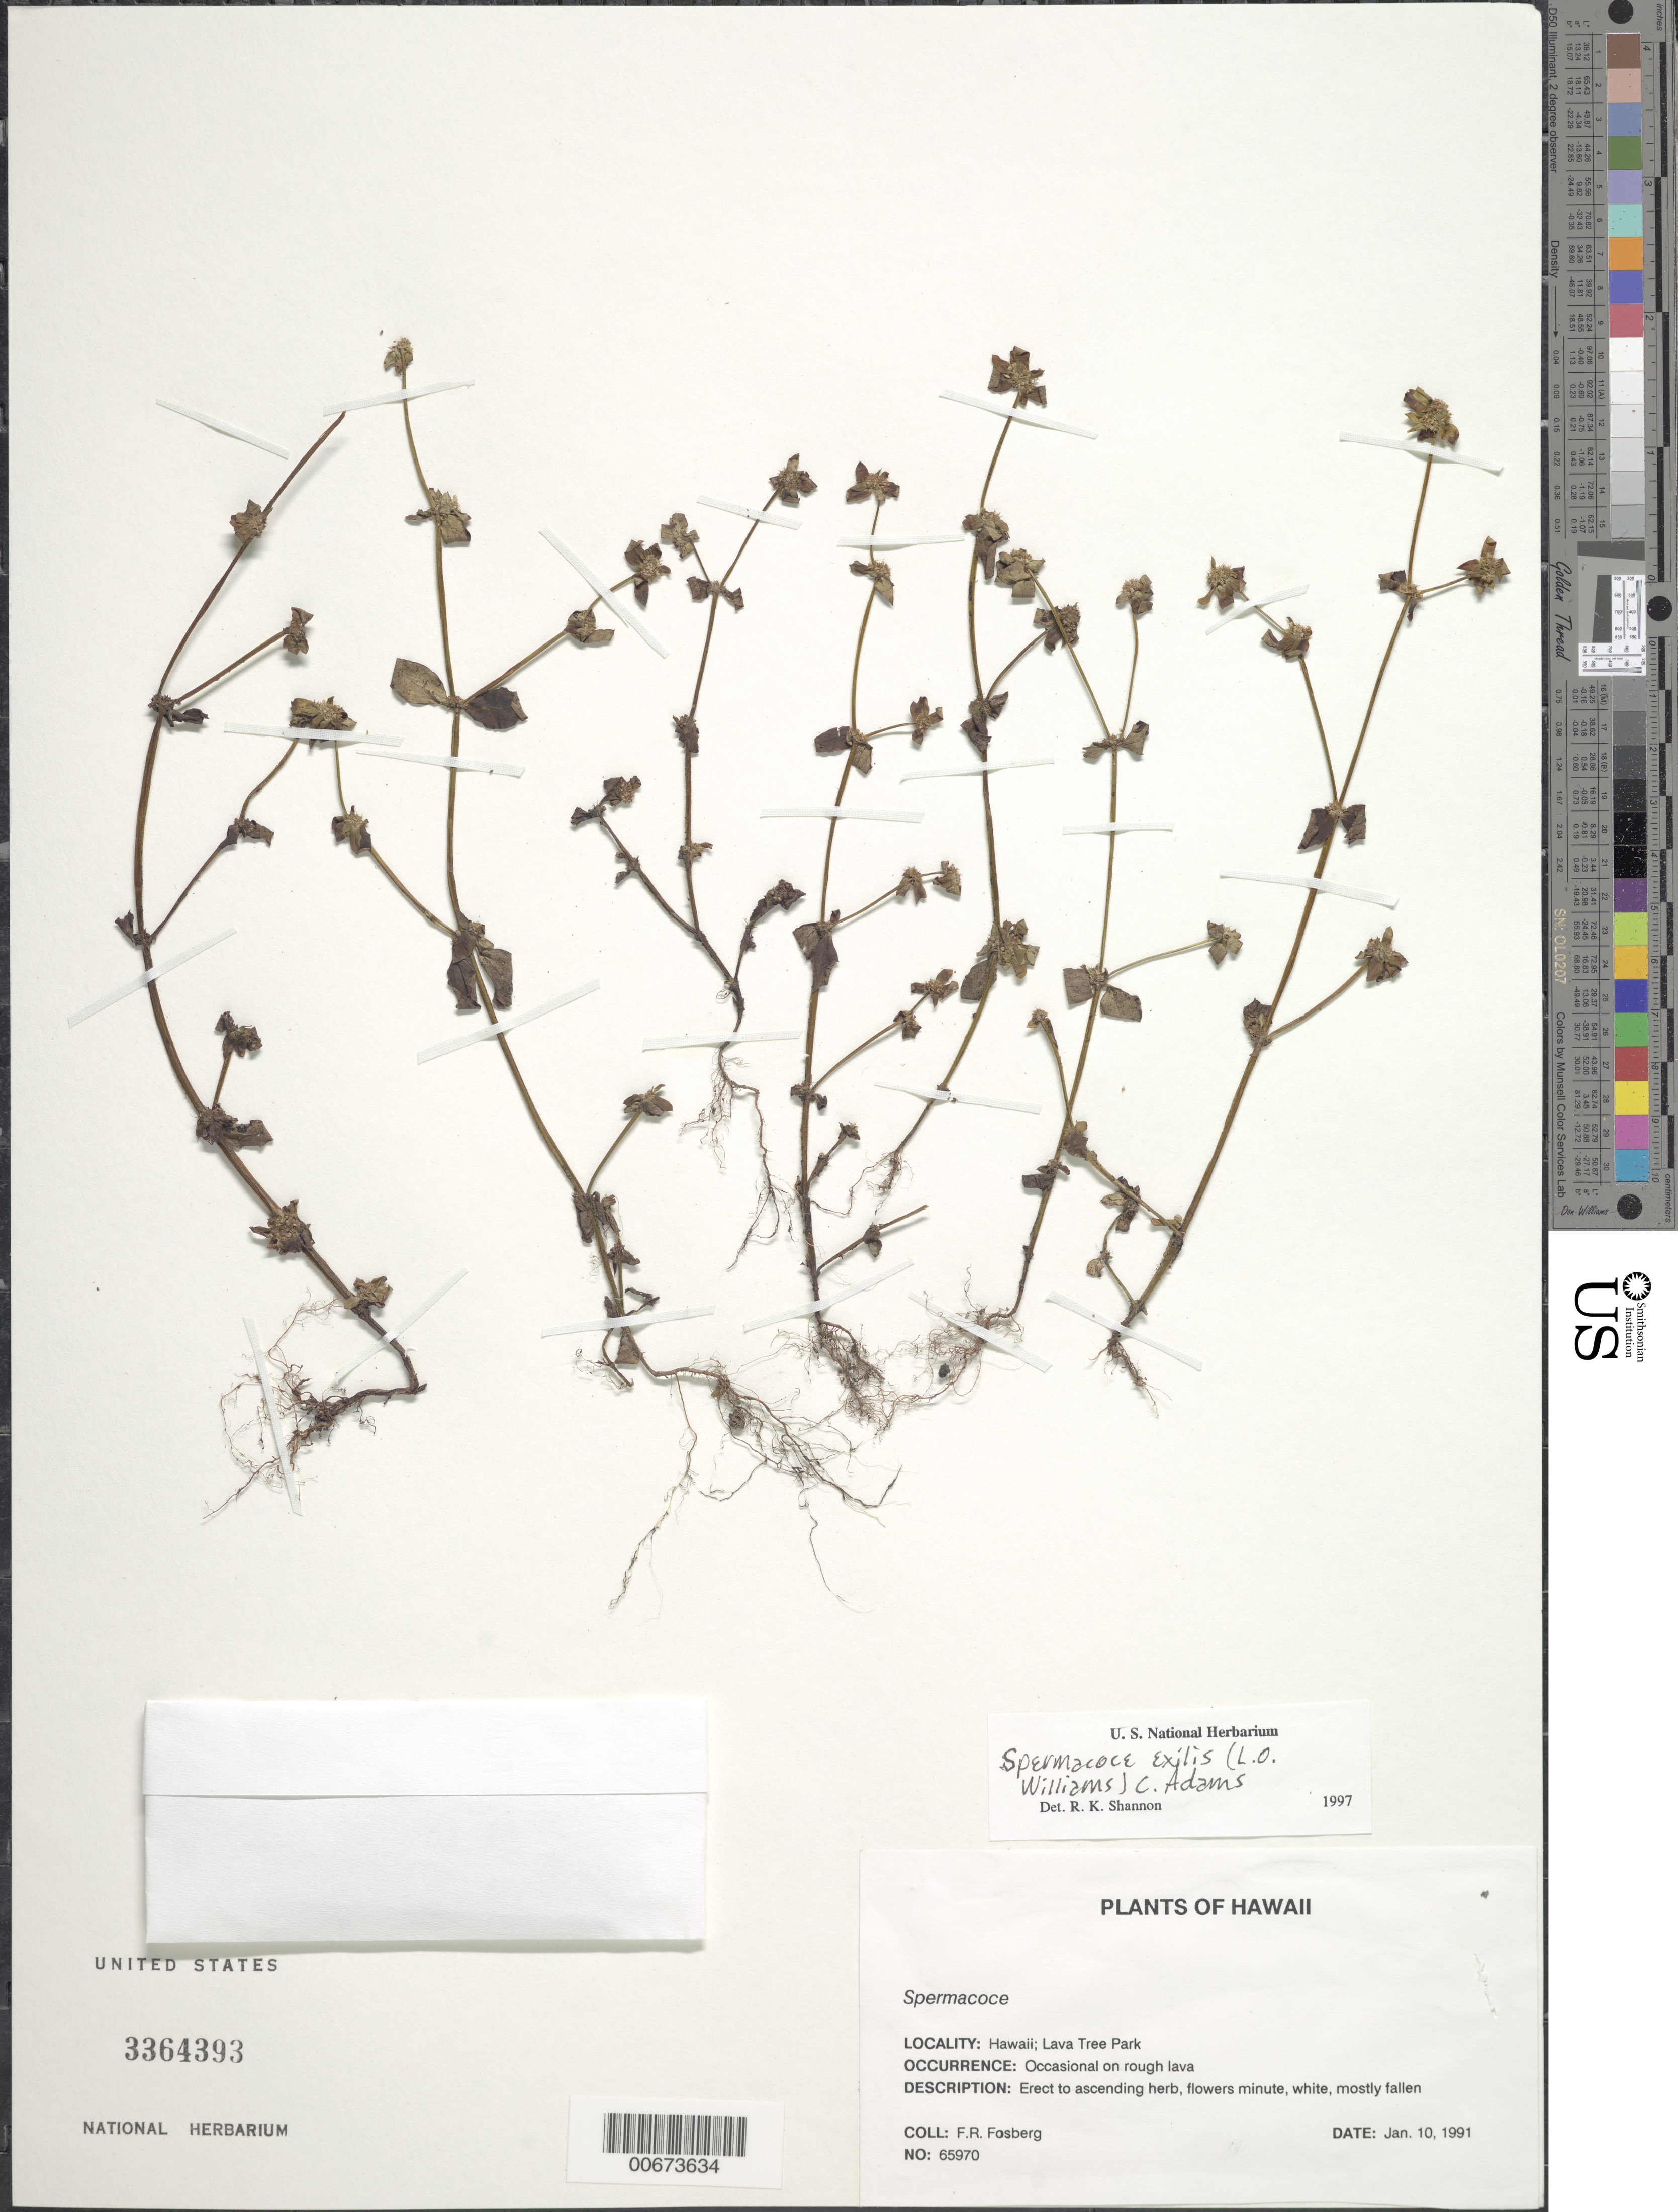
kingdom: Plantae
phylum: Tracheophyta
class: Magnoliopsida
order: Gentianales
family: Rubiaceae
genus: Spermacoce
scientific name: Spermacoce exilis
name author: (L.O. Williams) C.D. Adams ex W.C. Burger & C.M. Taylor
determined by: Shannon, R. K., (UNITED STATES)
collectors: F. R. Fosberg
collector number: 65970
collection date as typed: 10 Jan 1991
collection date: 1991-01-10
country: United States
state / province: Hawaii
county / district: Hawaii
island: Hawaii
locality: Lava Tree Park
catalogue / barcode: US 3364393